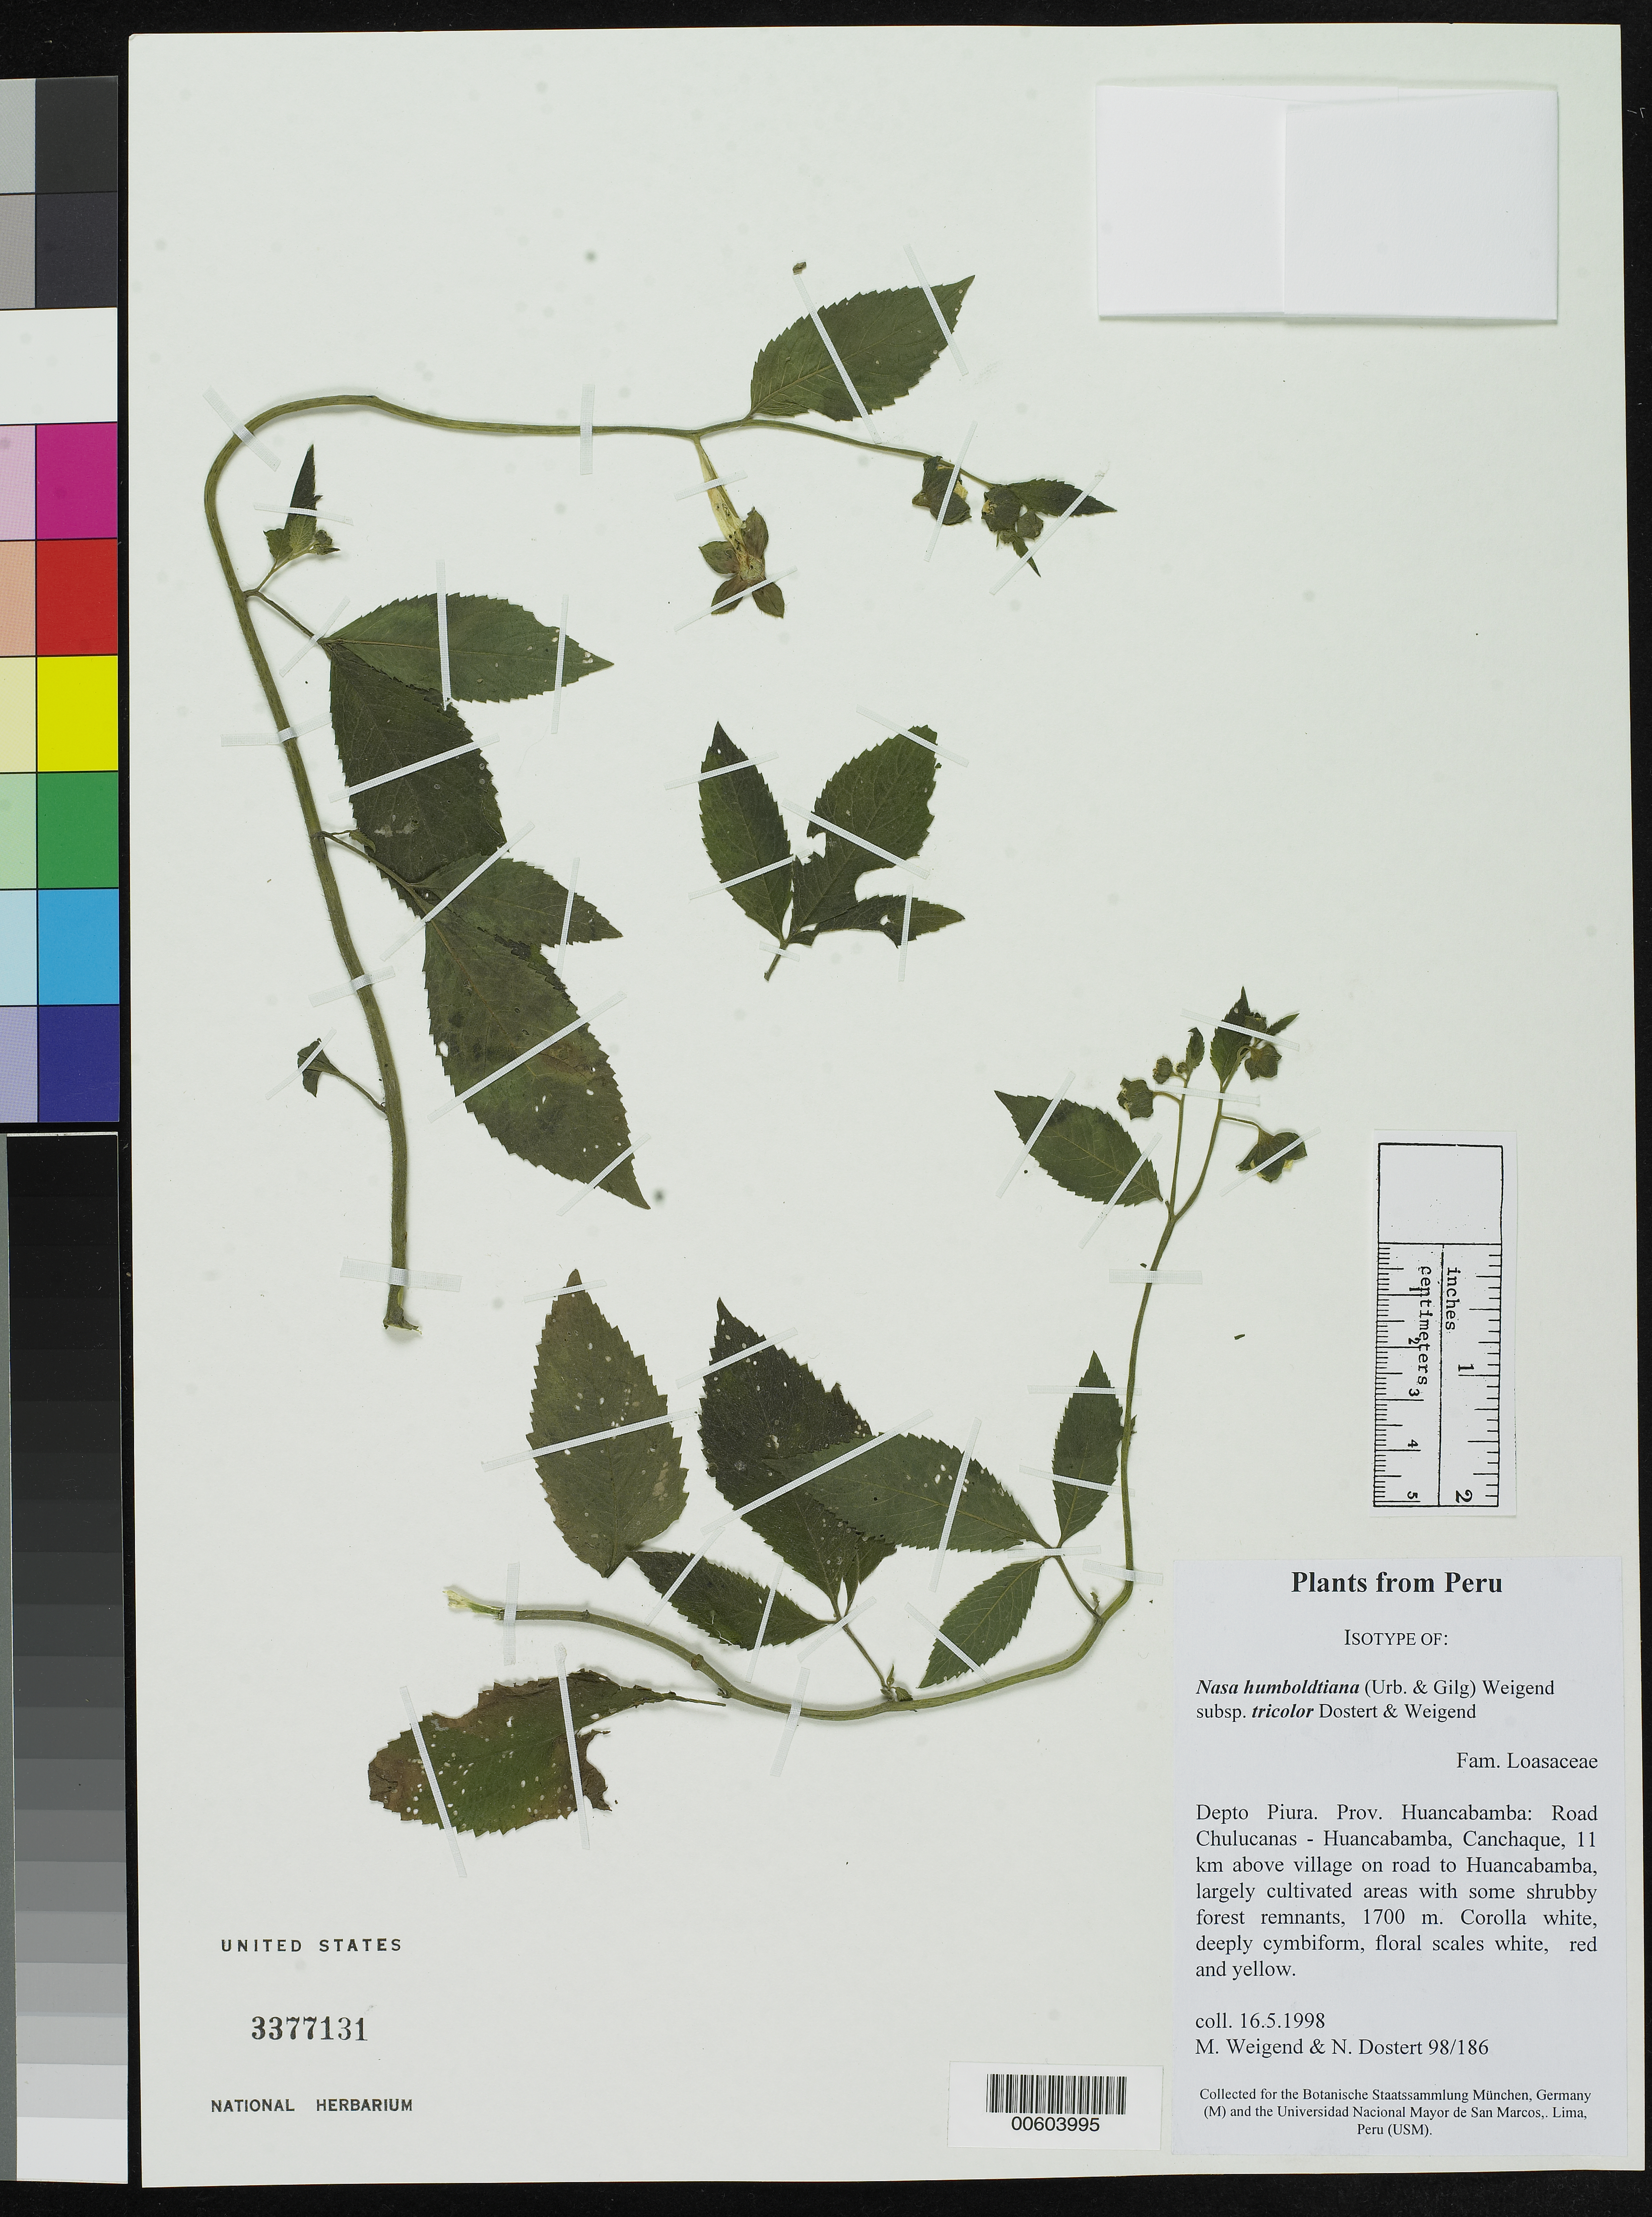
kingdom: Plantae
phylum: Tracheophyta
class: Magnoliopsida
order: Cornales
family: Loasaceae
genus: Nasa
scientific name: Nasa humboldtiana var. tricolor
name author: Dostert & Weigend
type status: Isotype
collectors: M. Weigend & N. Dostert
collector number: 98/186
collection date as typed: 15 May 1998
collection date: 1998-05-15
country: Peru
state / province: Piura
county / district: Huancabamba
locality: Road Chulucana-Huancabamba, Canchaque, 11 km above village on road to Huancabamba.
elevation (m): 1700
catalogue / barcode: US 3377131